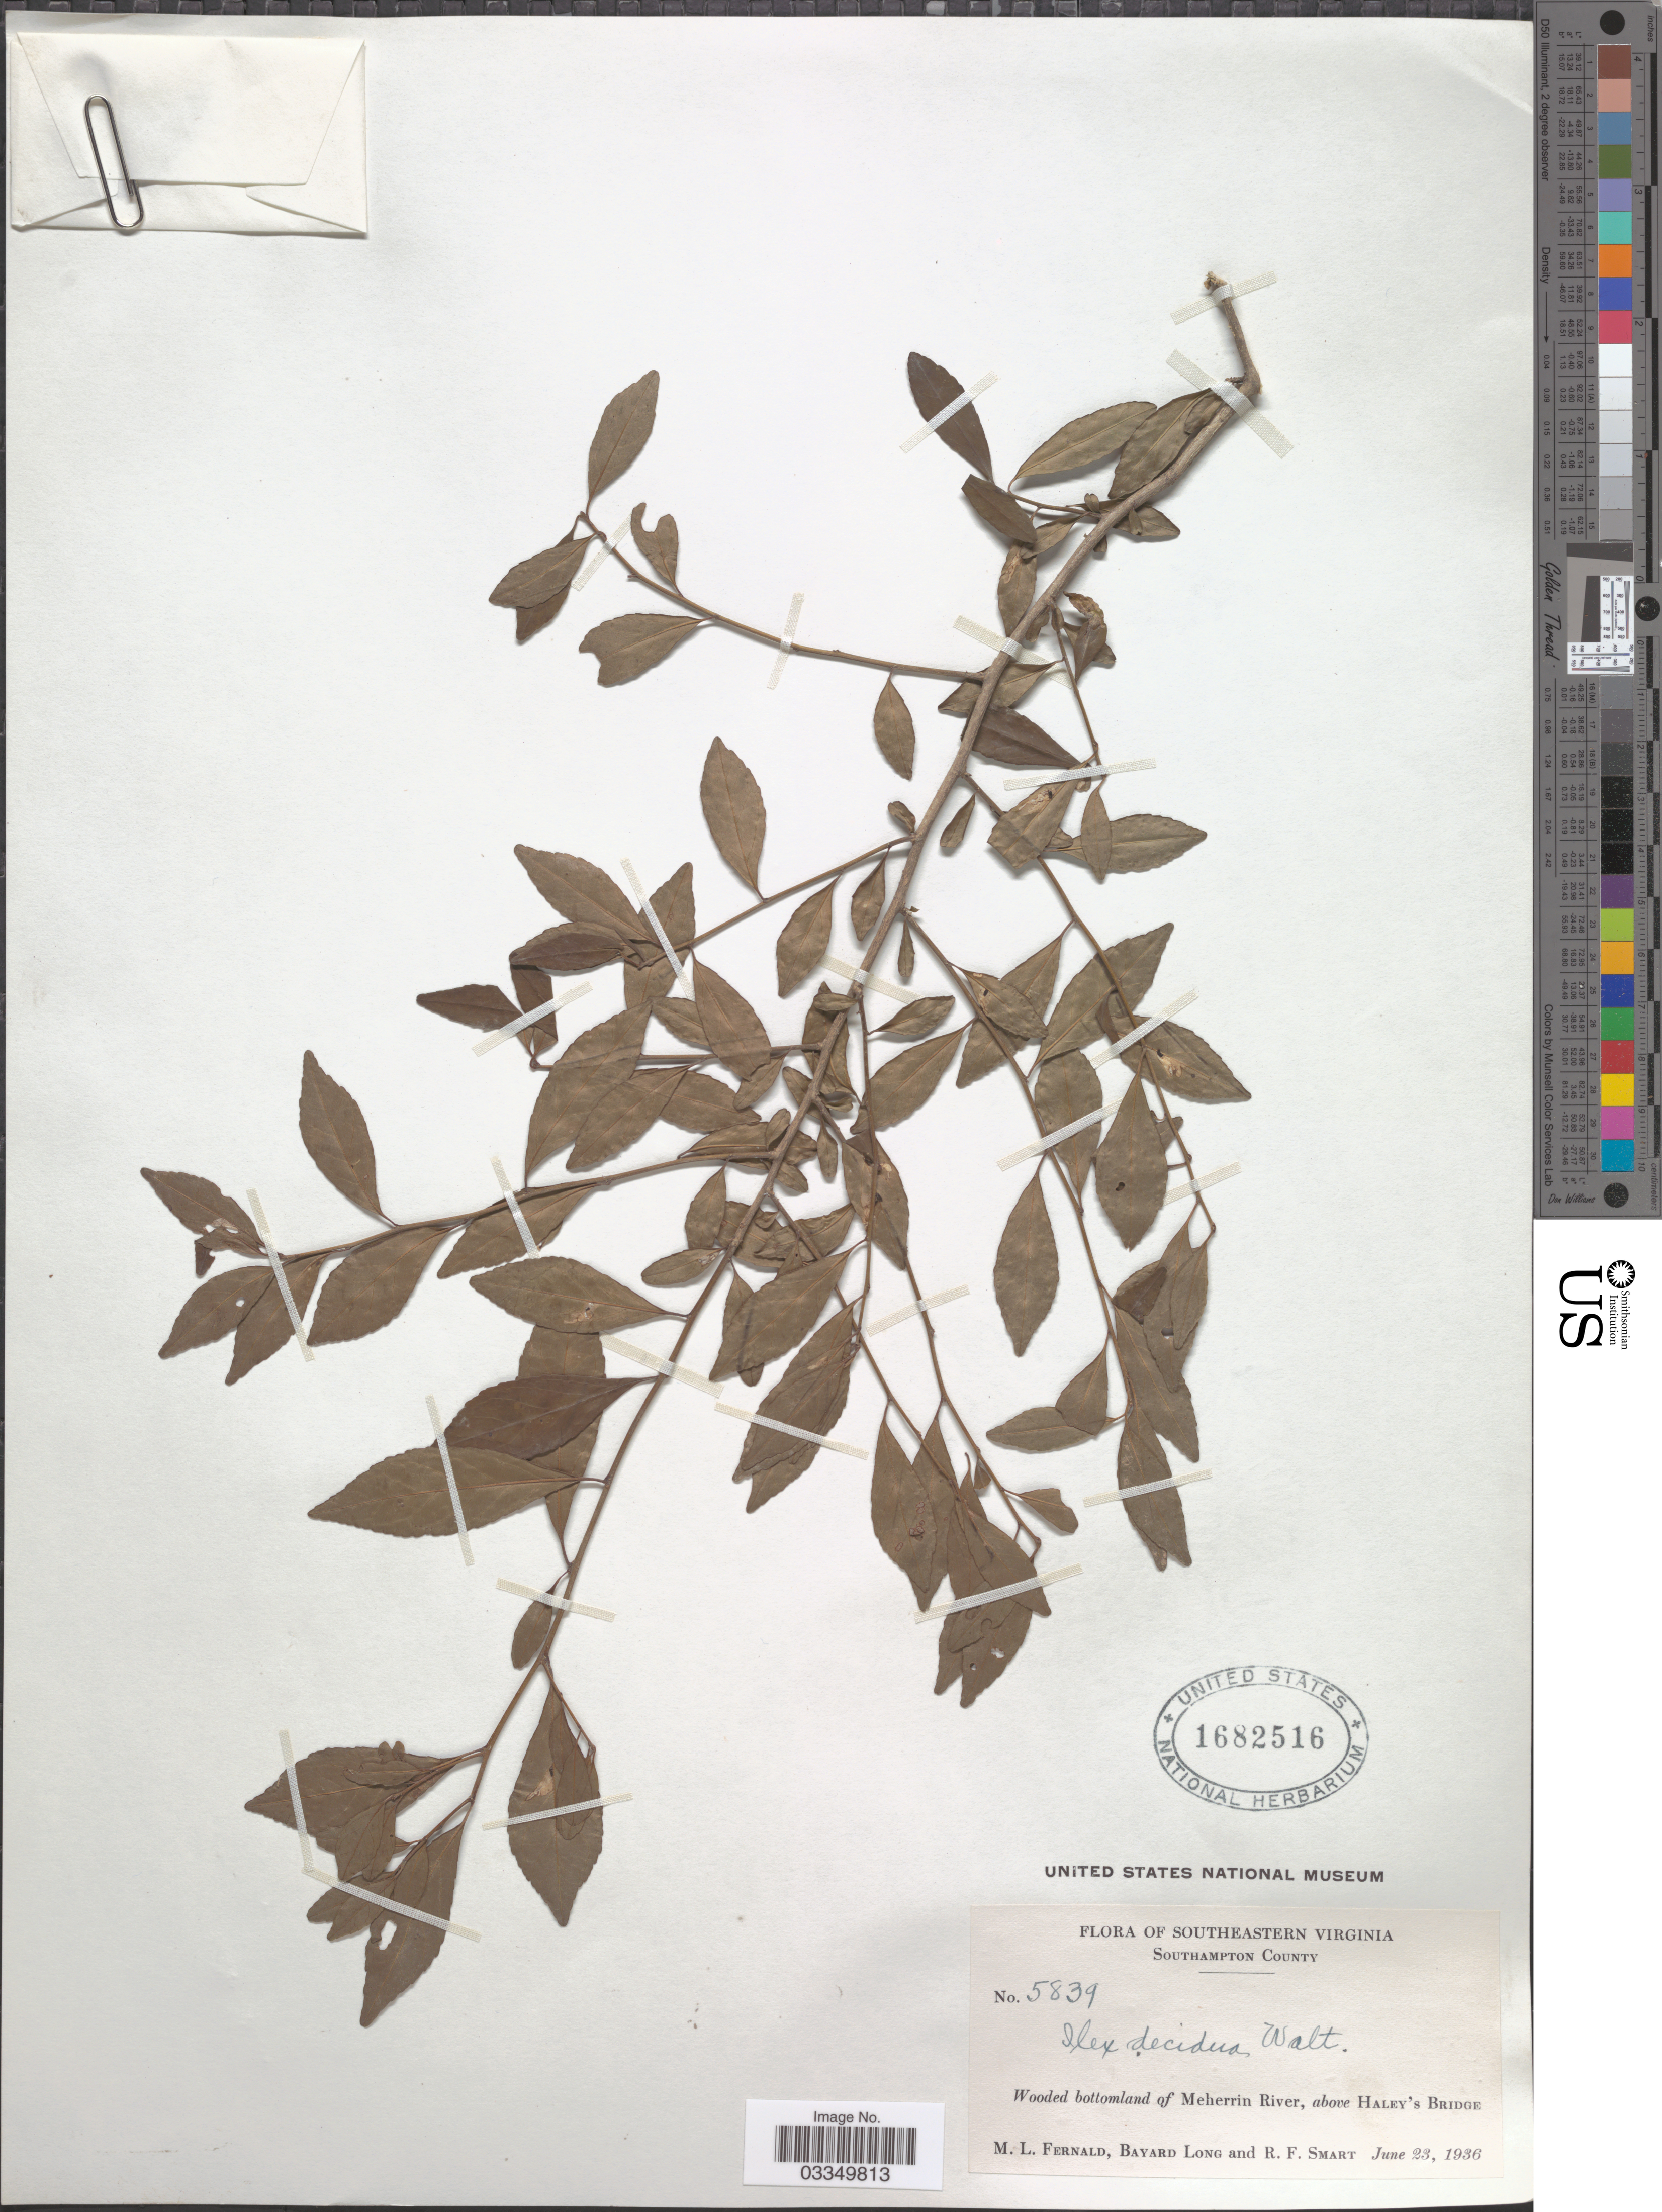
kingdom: Plantae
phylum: Tracheophyta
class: Magnoliopsida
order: Aquifoliales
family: Aquifoliaceae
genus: Ilex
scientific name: Ilex decidua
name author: Walter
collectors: M. L. Fernald, B. Long & R. Smart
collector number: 5839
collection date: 1936-06-23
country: United States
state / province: Virginia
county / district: Southampton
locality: Southeastern Virginia. Southampton County. Wooded bottomland of Meherrin River, above Haley's Bridge.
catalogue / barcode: US 1682516